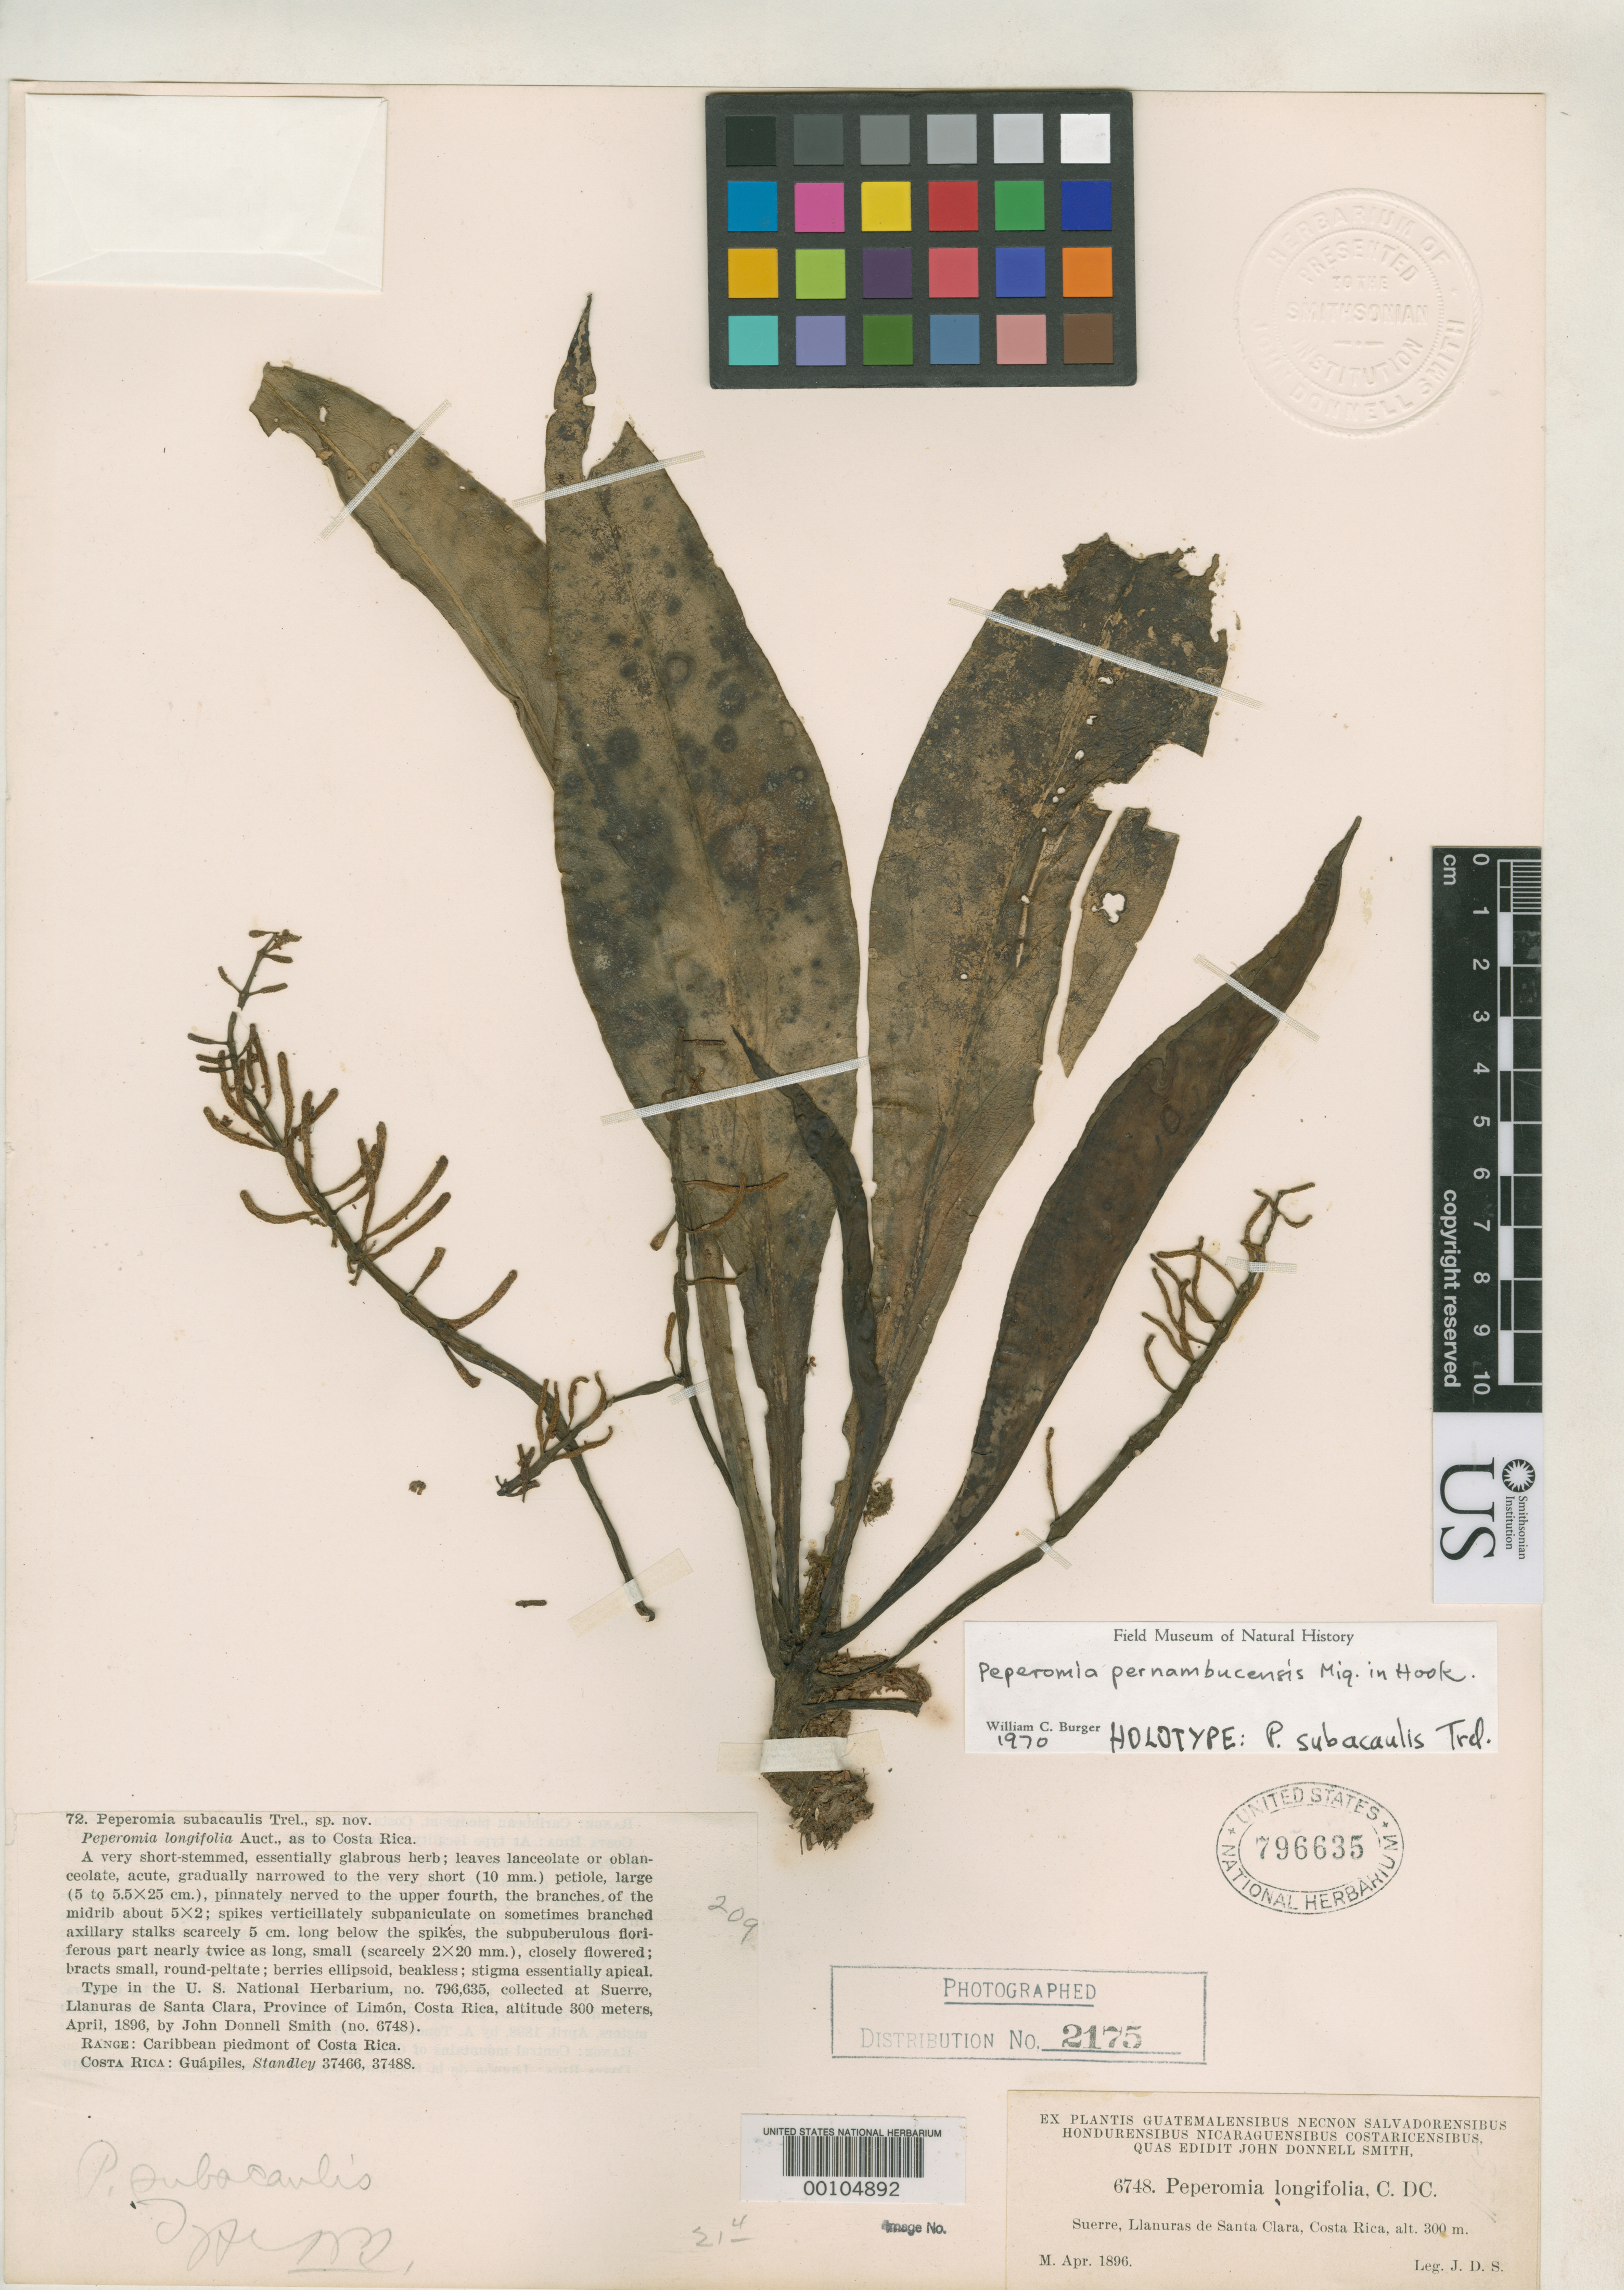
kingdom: Plantae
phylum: Tracheophyta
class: Magnoliopsida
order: Piperales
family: Piperaceae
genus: Peperomia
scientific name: Peperomia subacaulis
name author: Trel.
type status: Holotype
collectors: J. Donnell Smith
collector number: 6748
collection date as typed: Apr 1896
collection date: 1896-04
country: Costa Rica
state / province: Limón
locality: Suerre, Llanuras de Santa Clara.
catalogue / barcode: US 796635